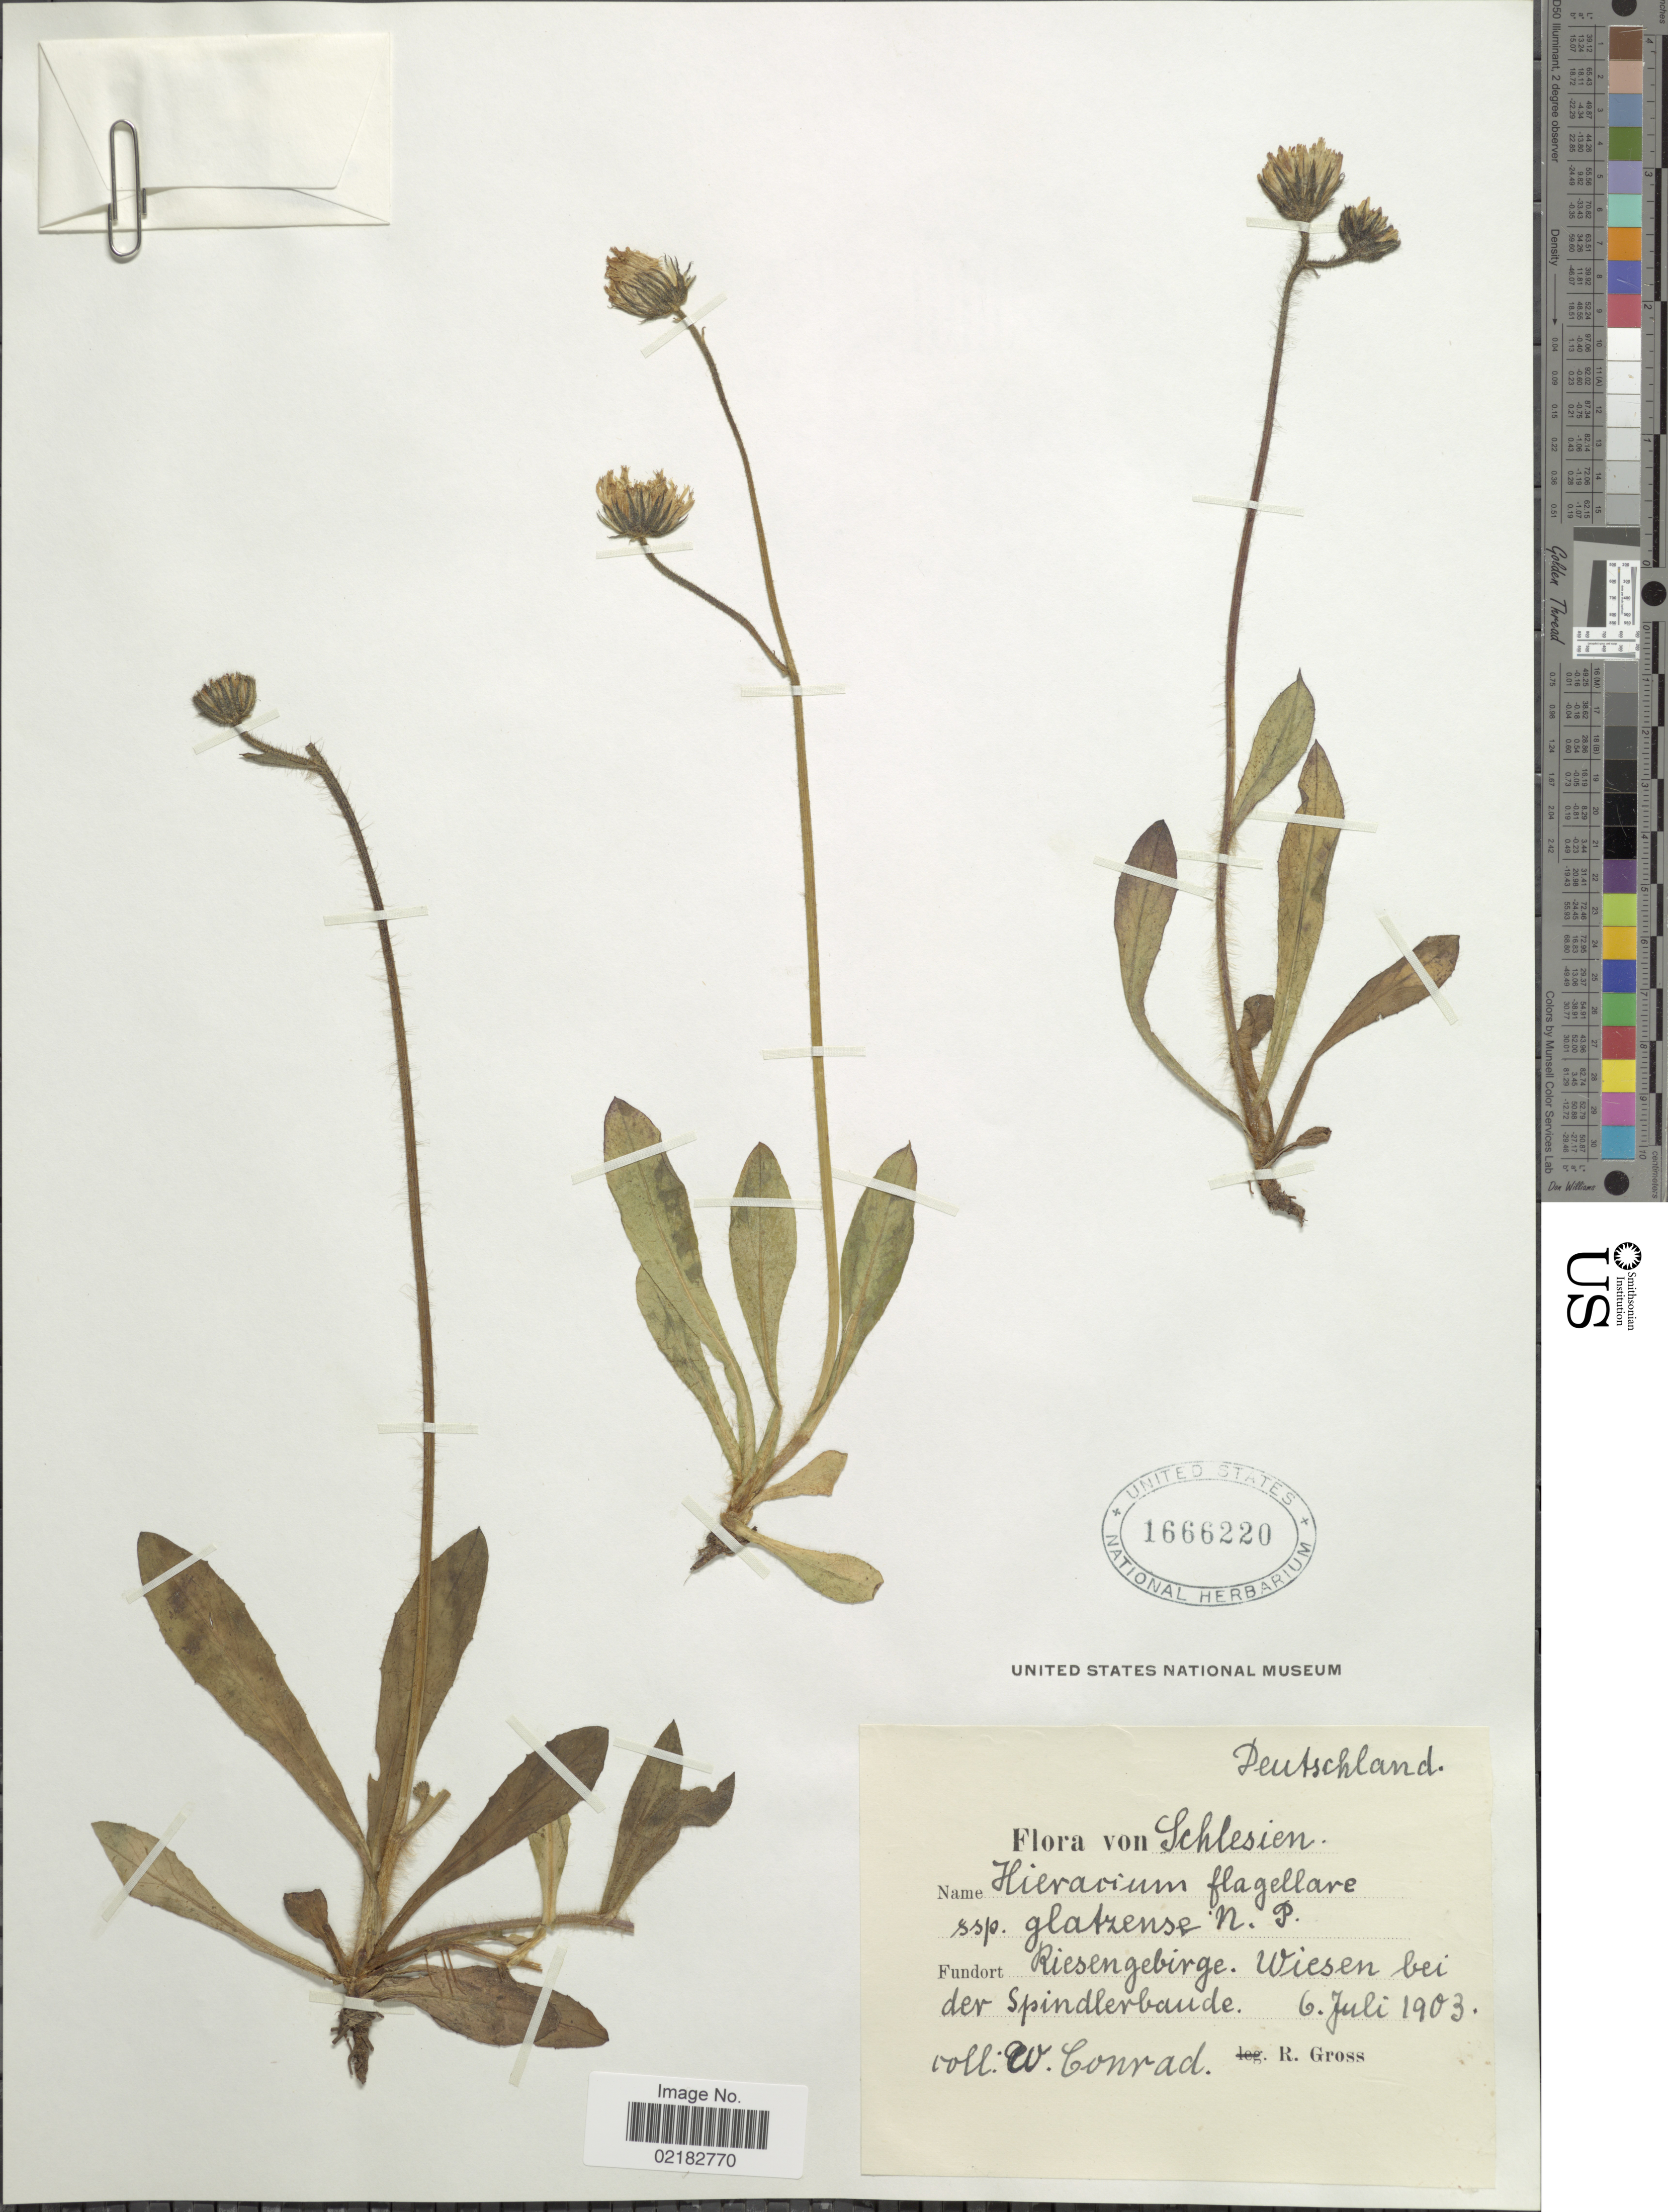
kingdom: Plantae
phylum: Tracheophyta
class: Magnoliopsida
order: Asterales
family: Asteraceae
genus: Pilosella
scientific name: Pilosella flagellaris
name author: (Willd.) Arvet-Touvet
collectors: W. Conrad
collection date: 1903-07-06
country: Germany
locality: Schlesien. Riesengebirge. Wiesen bei der Spindlerbaude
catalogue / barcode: US 1666220